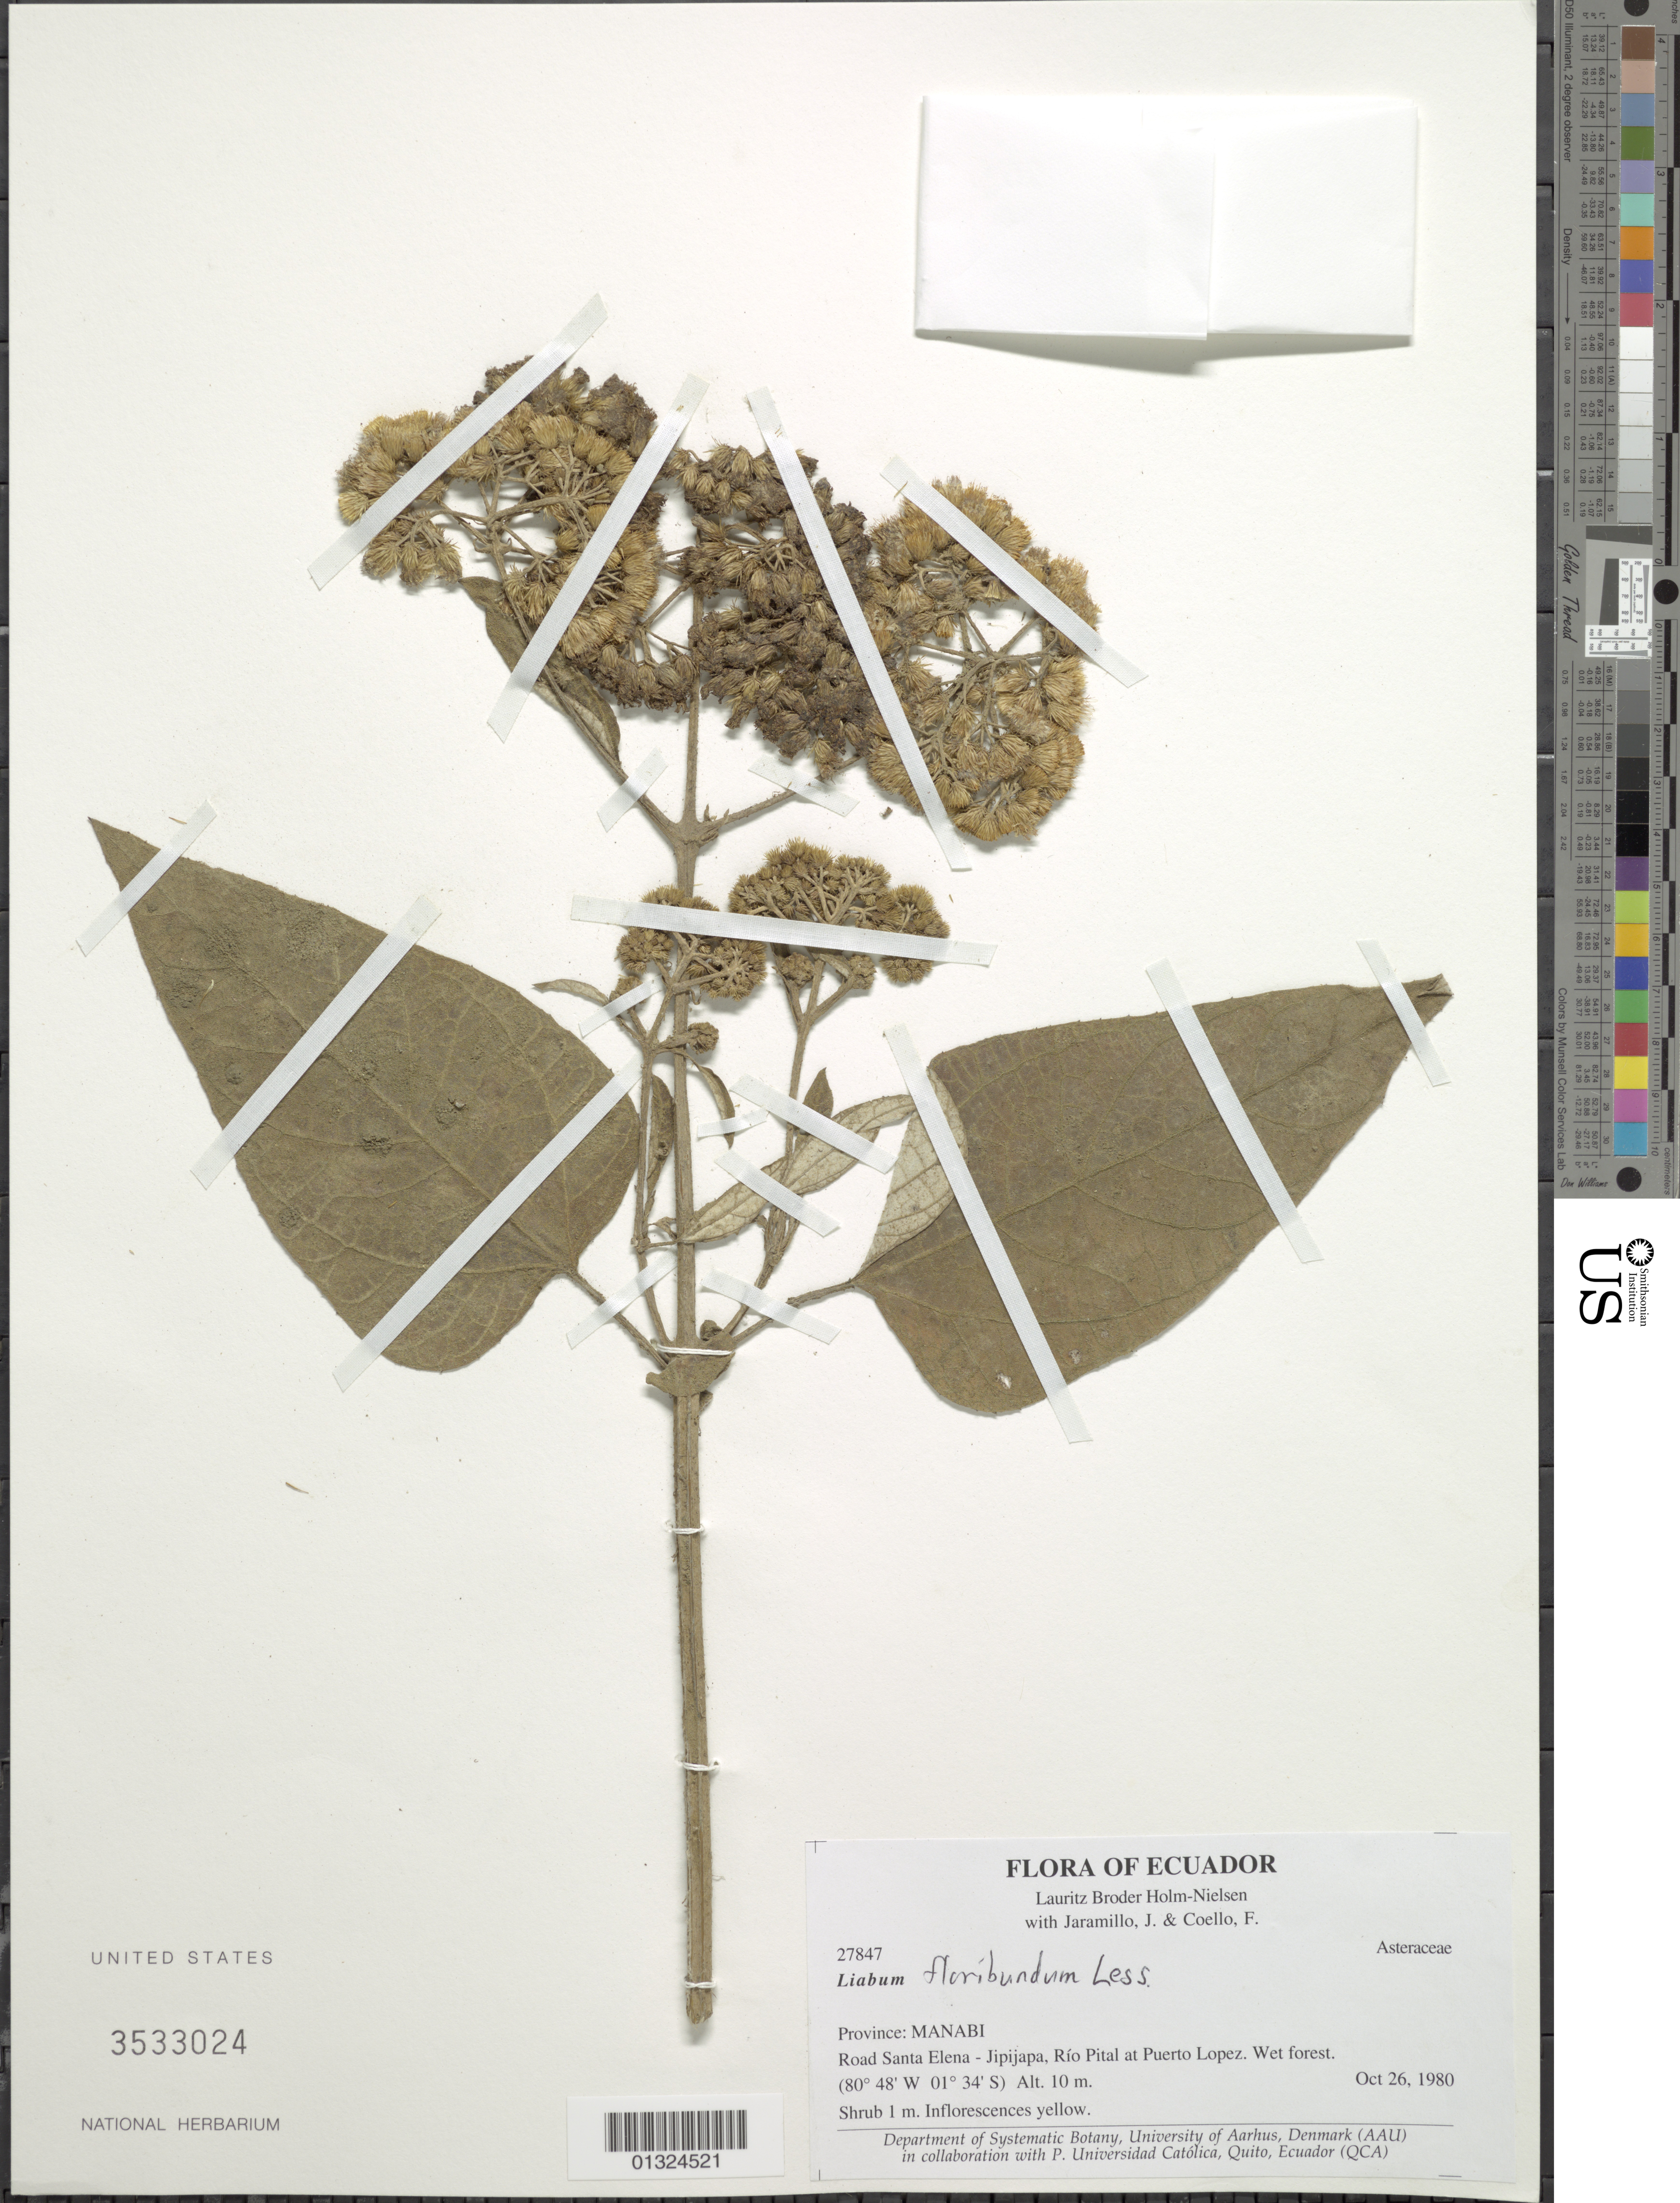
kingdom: Plantae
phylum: Tracheophyta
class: Magnoliopsida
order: Asterales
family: Asteraceae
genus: Liabum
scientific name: Liabum floribundum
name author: Less.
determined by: Robinson, Harold E., (US)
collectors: L. B. Holm-Nielsen, J. Jaramillo & F. Coello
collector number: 27847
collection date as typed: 26 October 1980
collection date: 1980-10-26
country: Ecuador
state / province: Manabi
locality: Road Santa Elena - Jipijapa, Rio Pital at Puerto Lopez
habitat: Wet forest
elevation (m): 10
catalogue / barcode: US 3533024